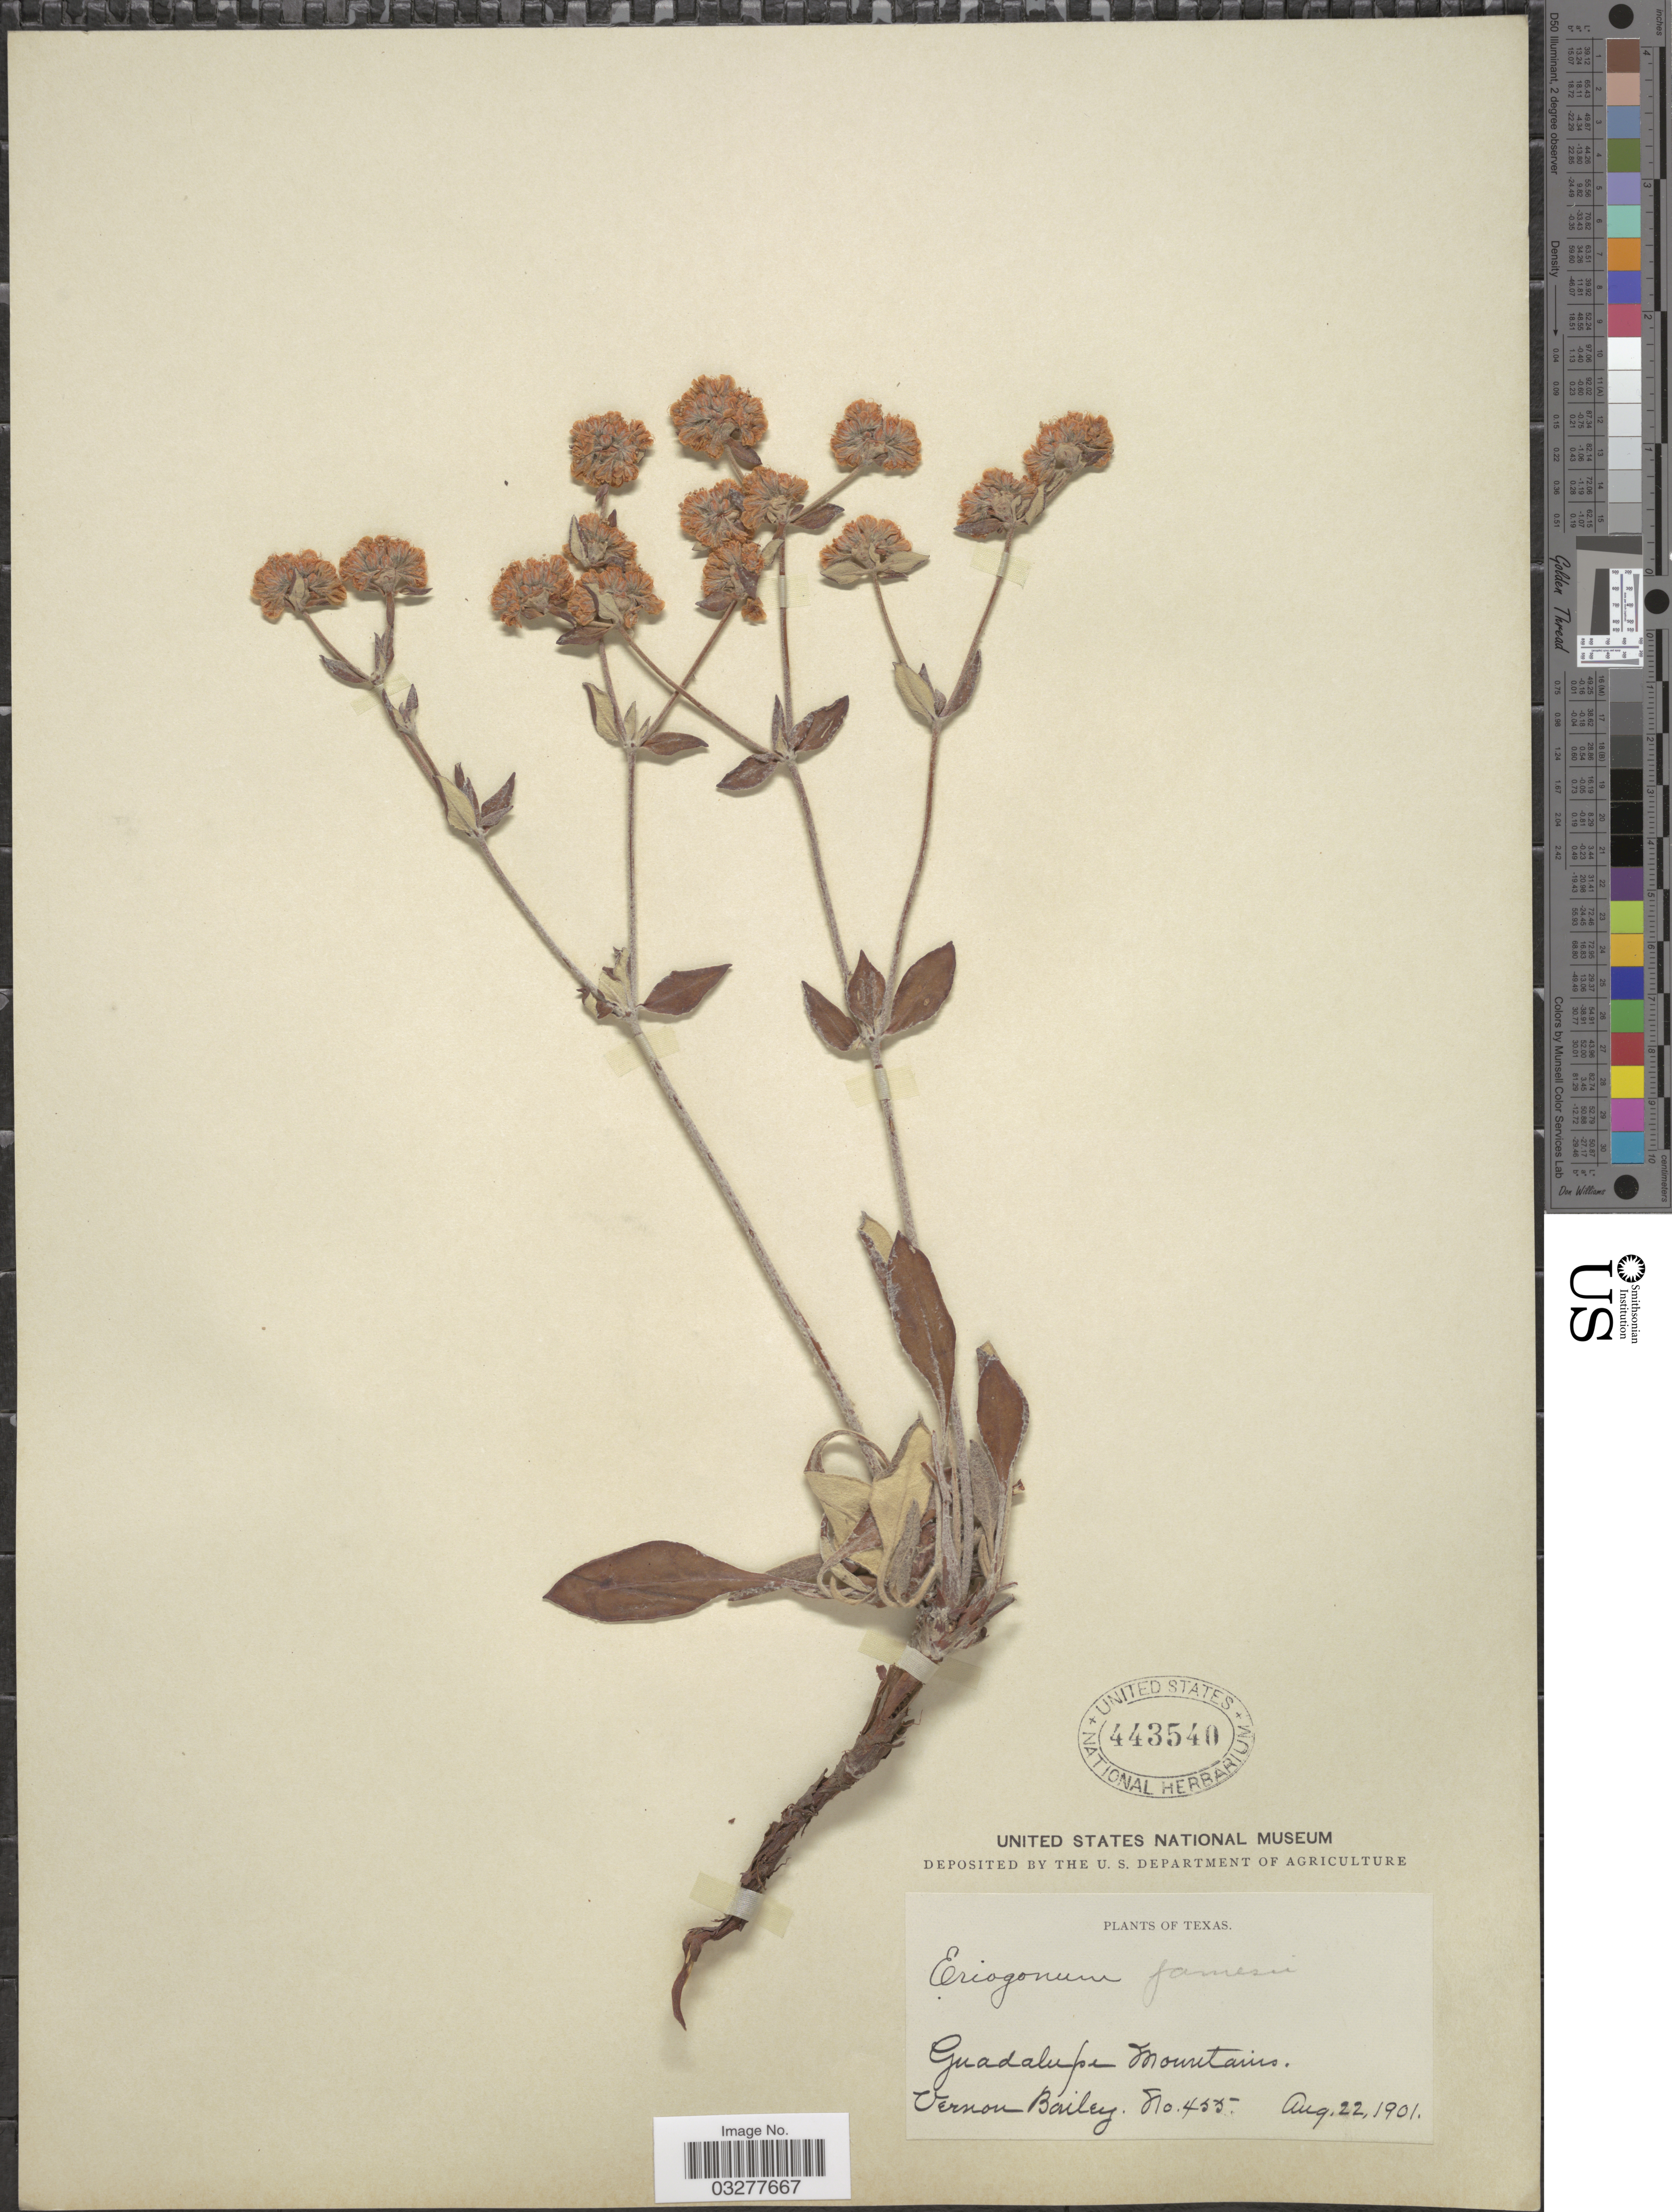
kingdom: Plantae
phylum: Tracheophyta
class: Magnoliopsida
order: Caryophyllales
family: Polygonaceae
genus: Eriogonum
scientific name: Eriogonum jamesii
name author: Benth.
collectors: V. O. Bailey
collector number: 455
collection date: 1901-08-22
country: United States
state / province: Texas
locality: Guadalupe Mountains.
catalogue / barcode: US 443540